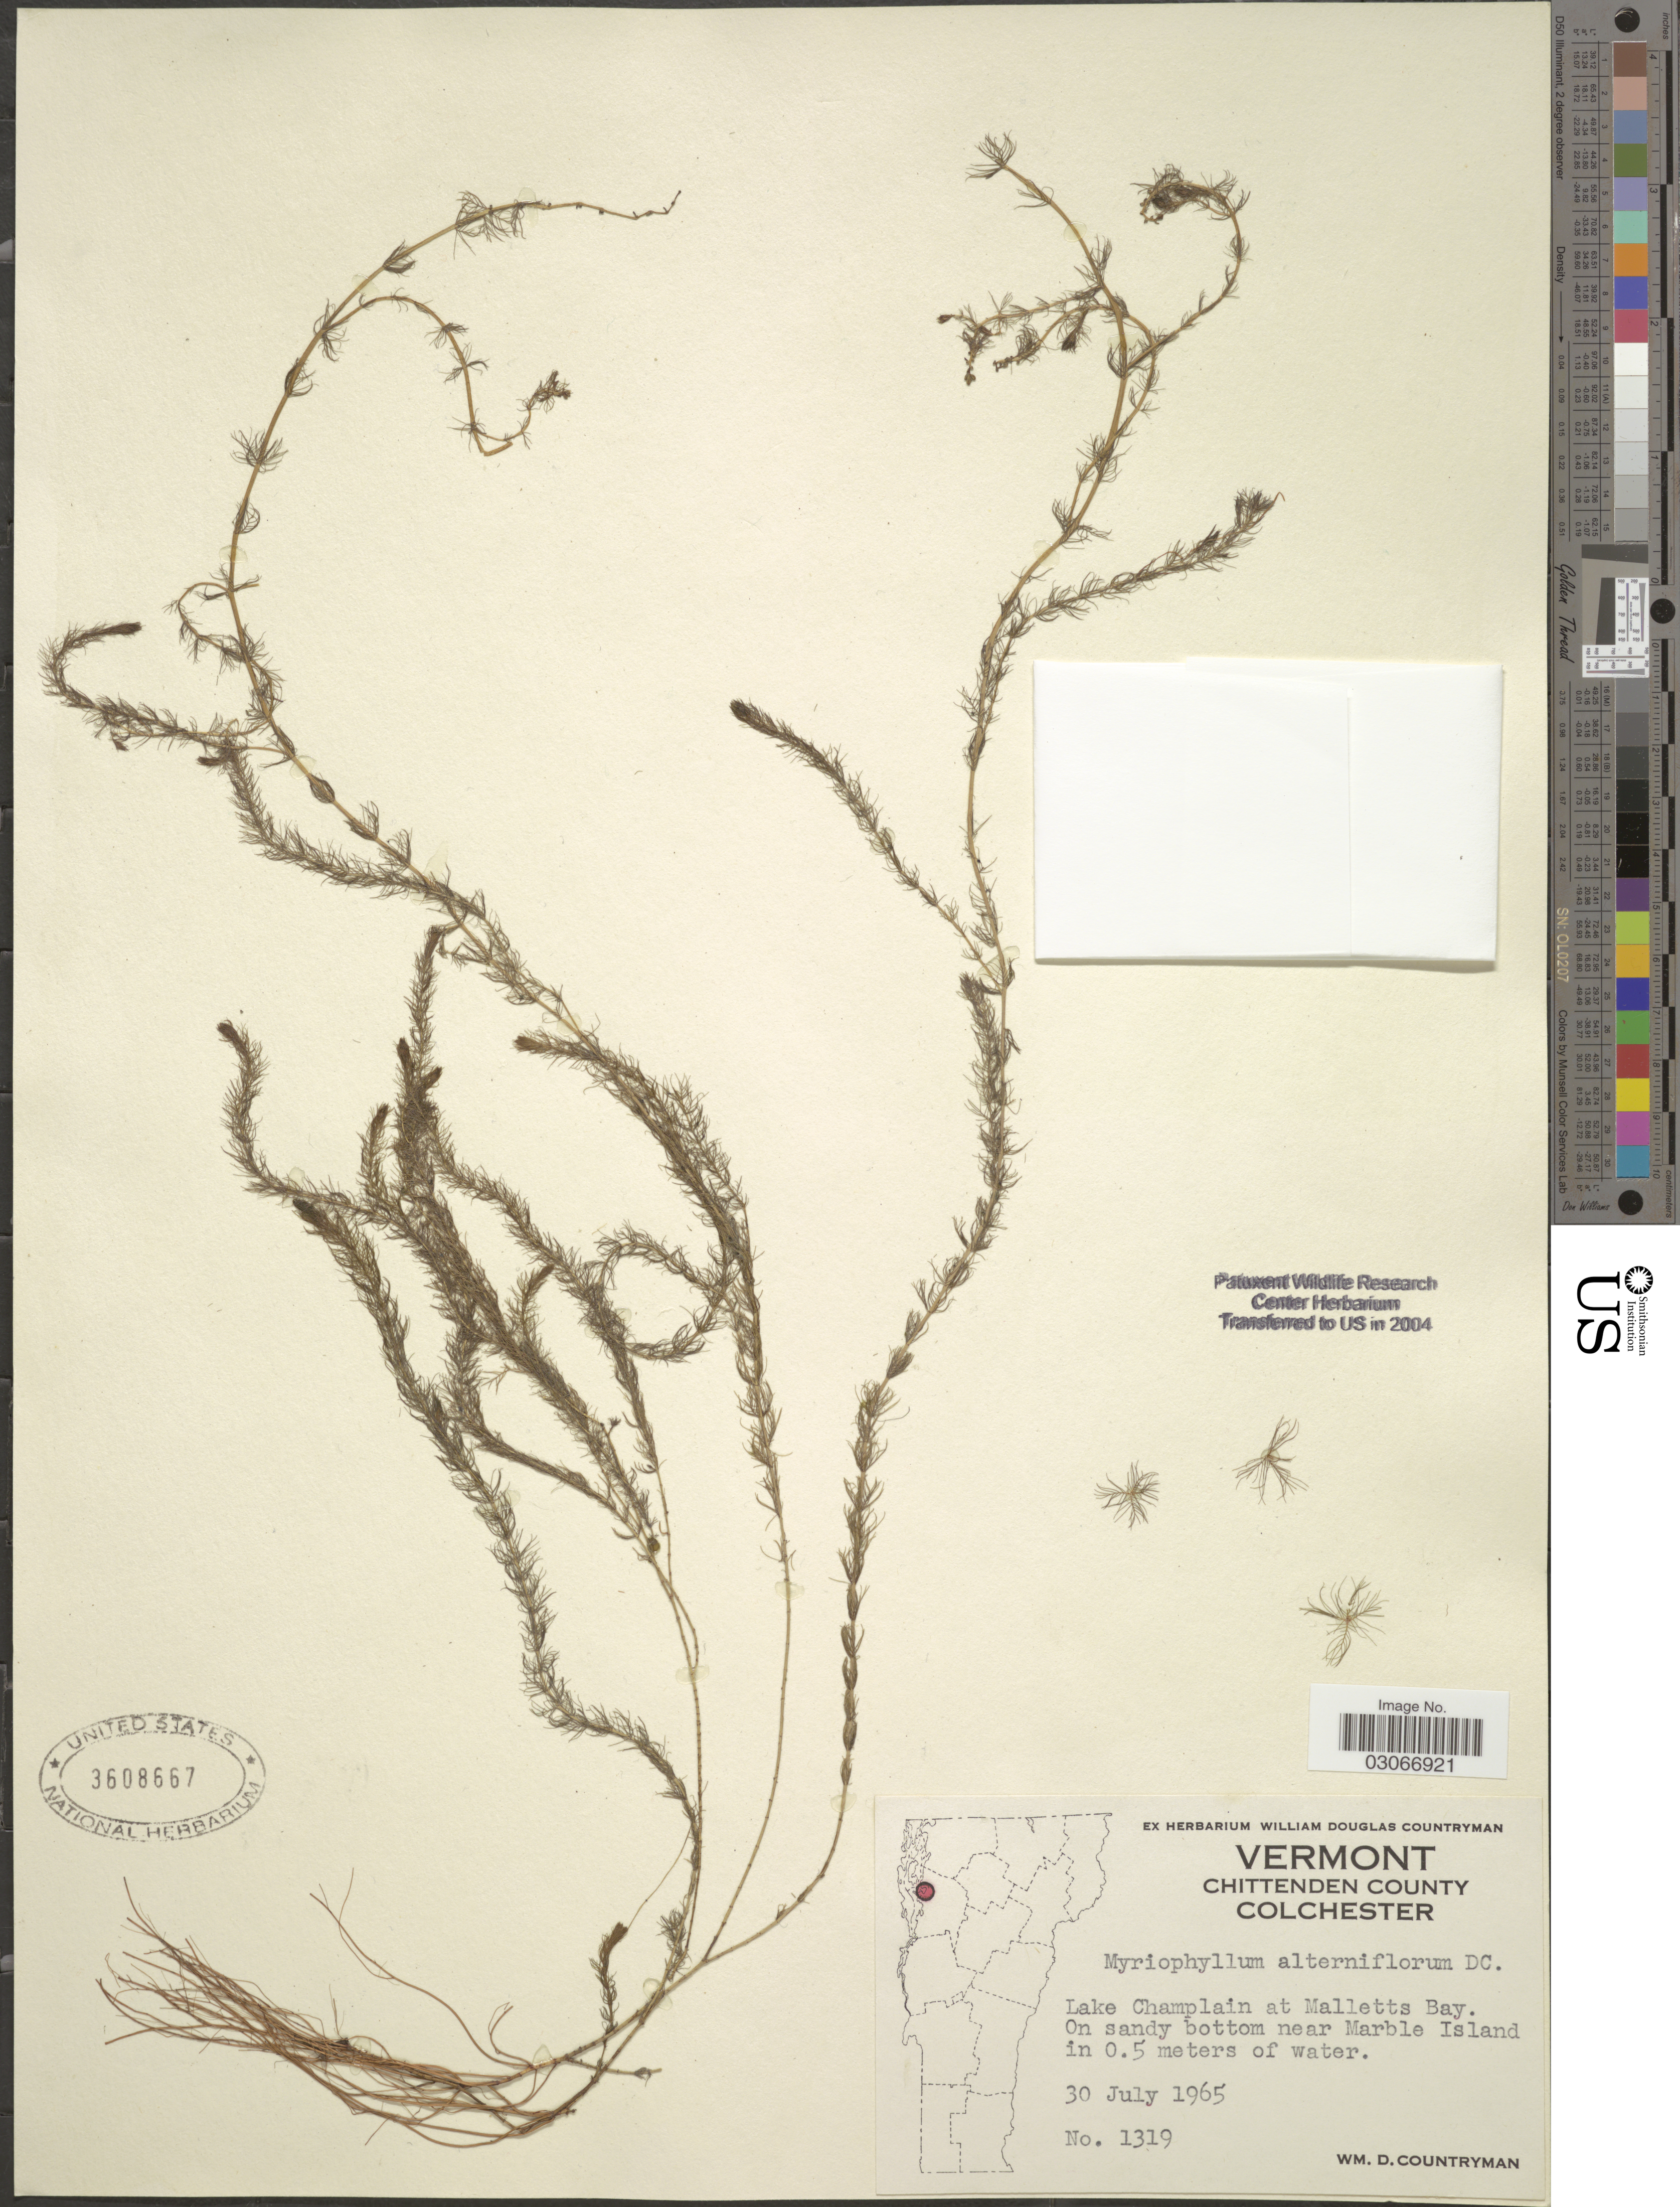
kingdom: Plantae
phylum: Tracheophyta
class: Magnoliopsida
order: Saxifragales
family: Haloragaceae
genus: Myriophyllum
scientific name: Myriophyllum alterniflorum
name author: DC.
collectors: W. Countryman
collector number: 1319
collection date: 1965-07-30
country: United States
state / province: Vermont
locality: Chittenden County. Colchester. Lake Champlain at Malletts Bay. On sandy bottom near Marble Island in 0.5 meters of water.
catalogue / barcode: US 3608667